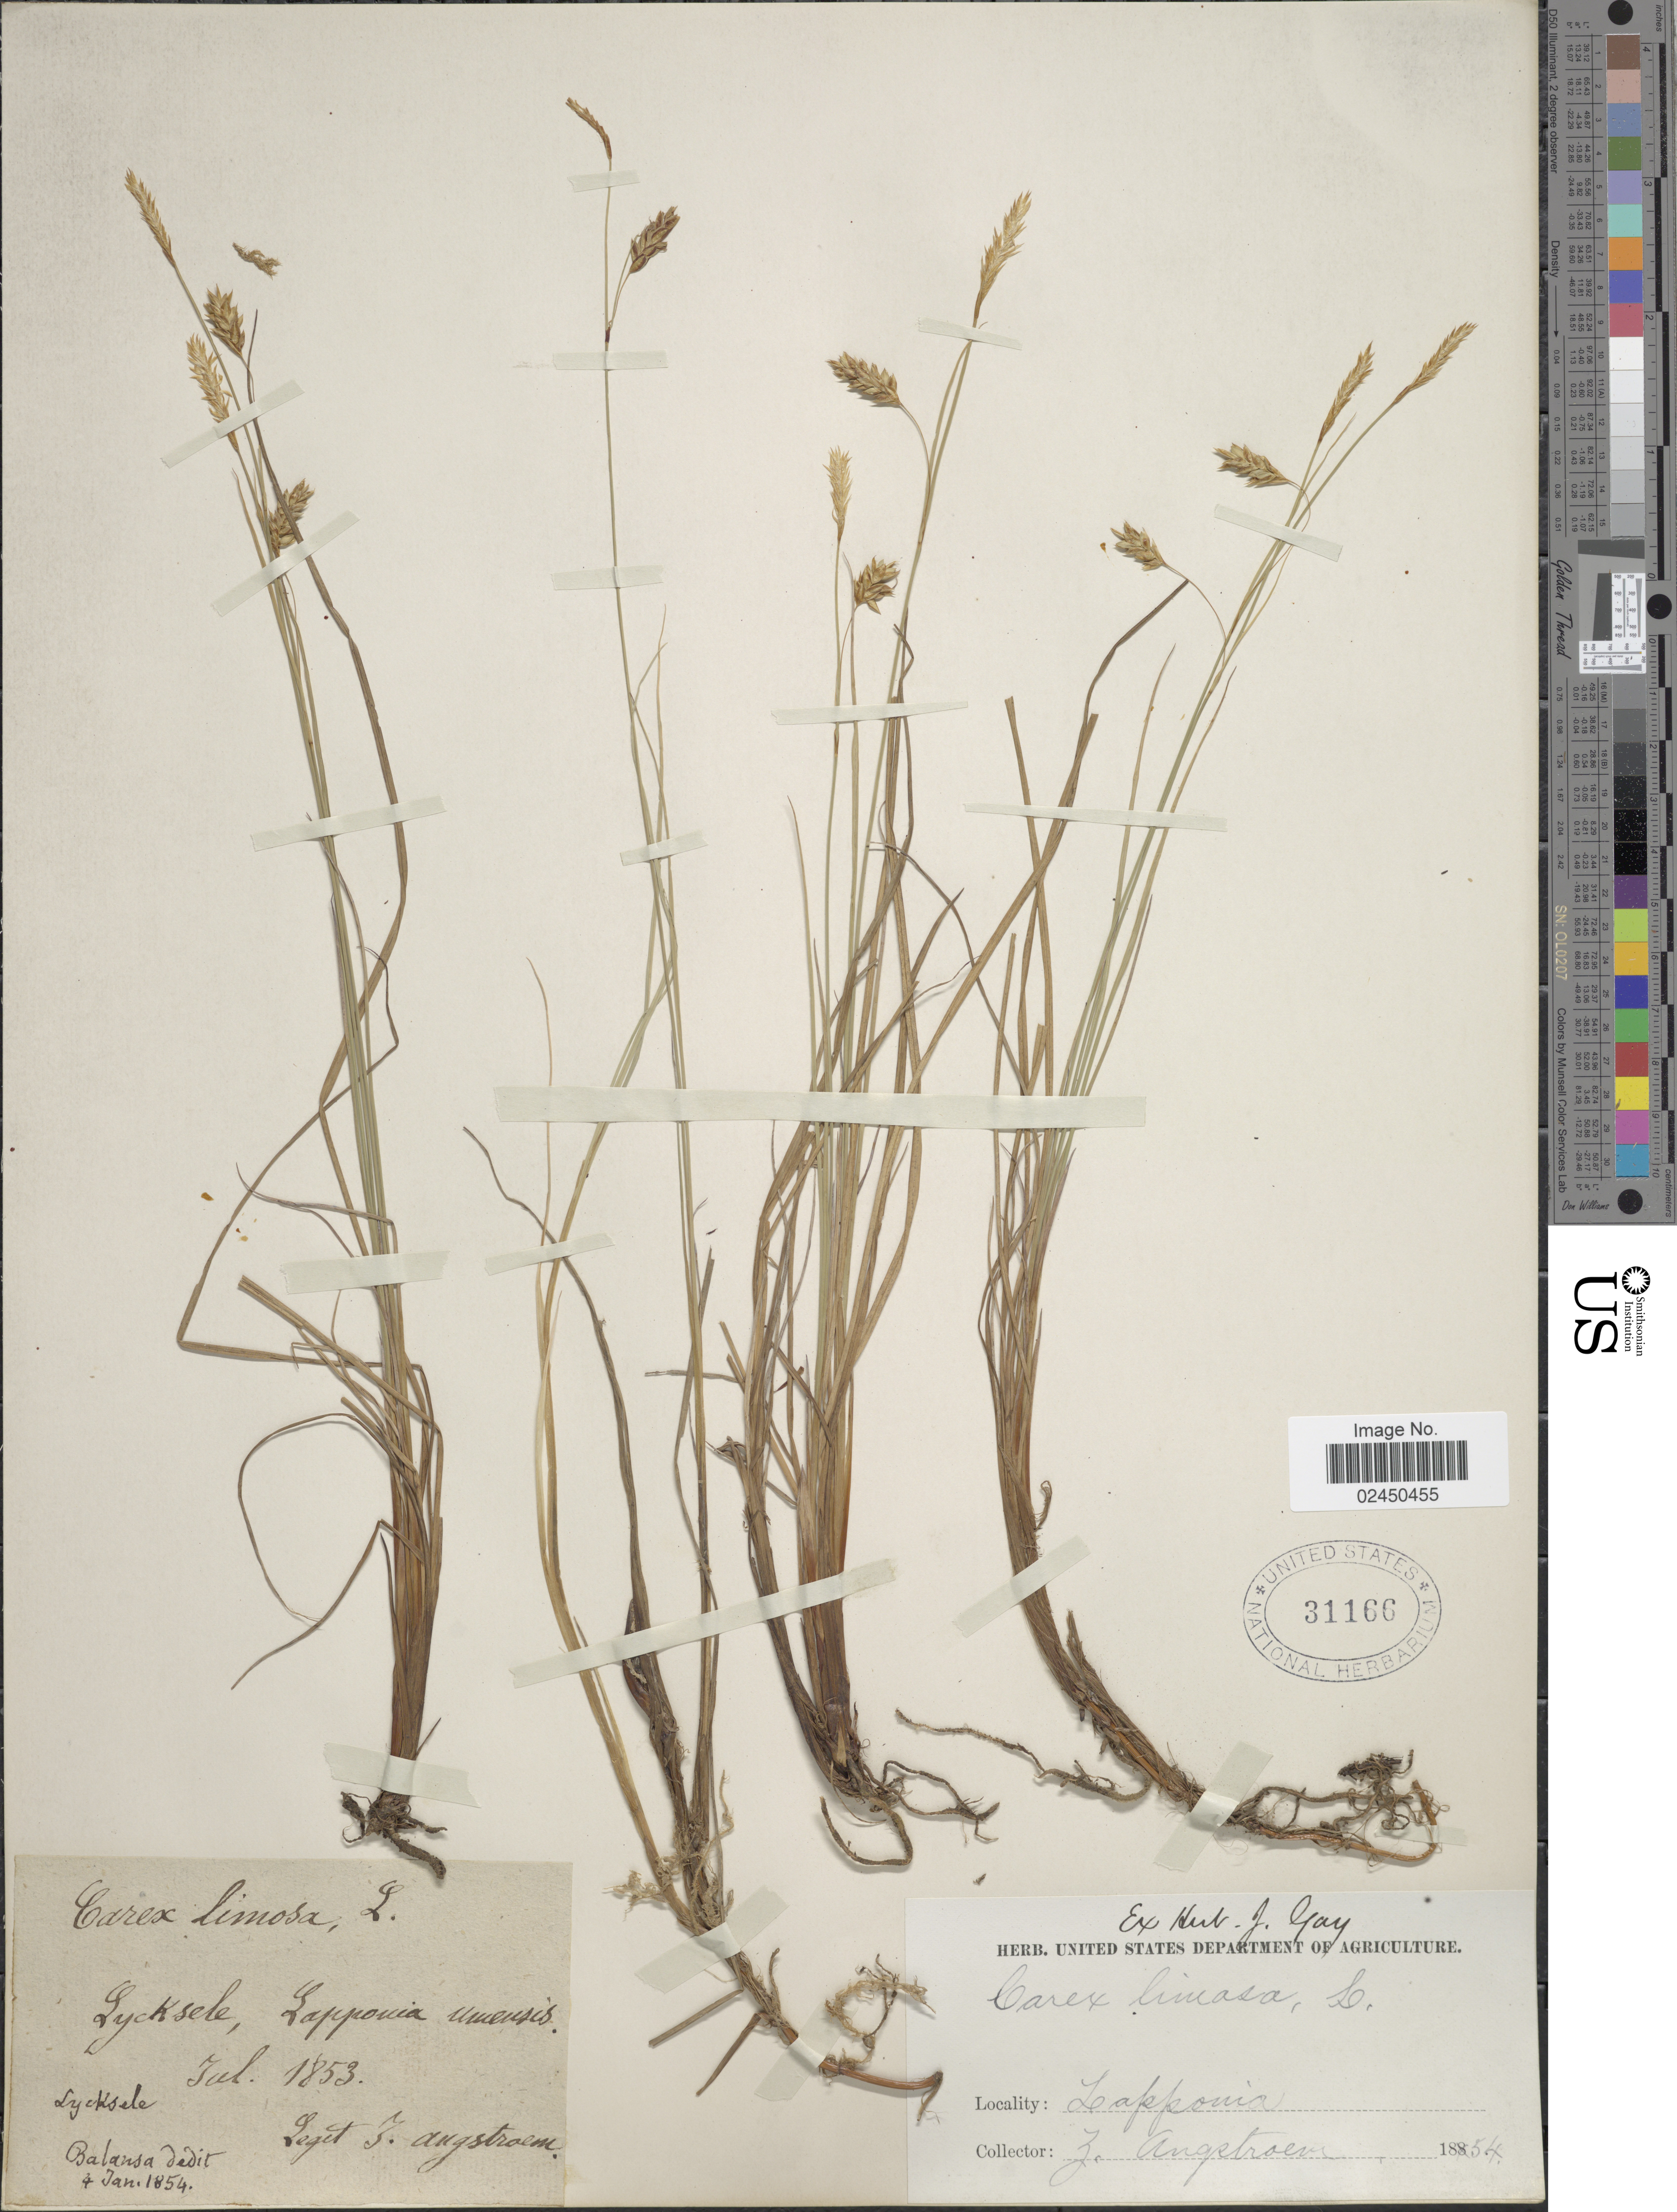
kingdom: Plantae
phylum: Tracheophyta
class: Liliopsida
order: Poales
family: Cyperaceae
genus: Carex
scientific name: Carex limosa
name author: L.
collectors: J. Ångstrom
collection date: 1853-07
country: Sweden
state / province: Västerbotten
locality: Lapponia, Lycksele, Lapponia umensis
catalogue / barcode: US 31166